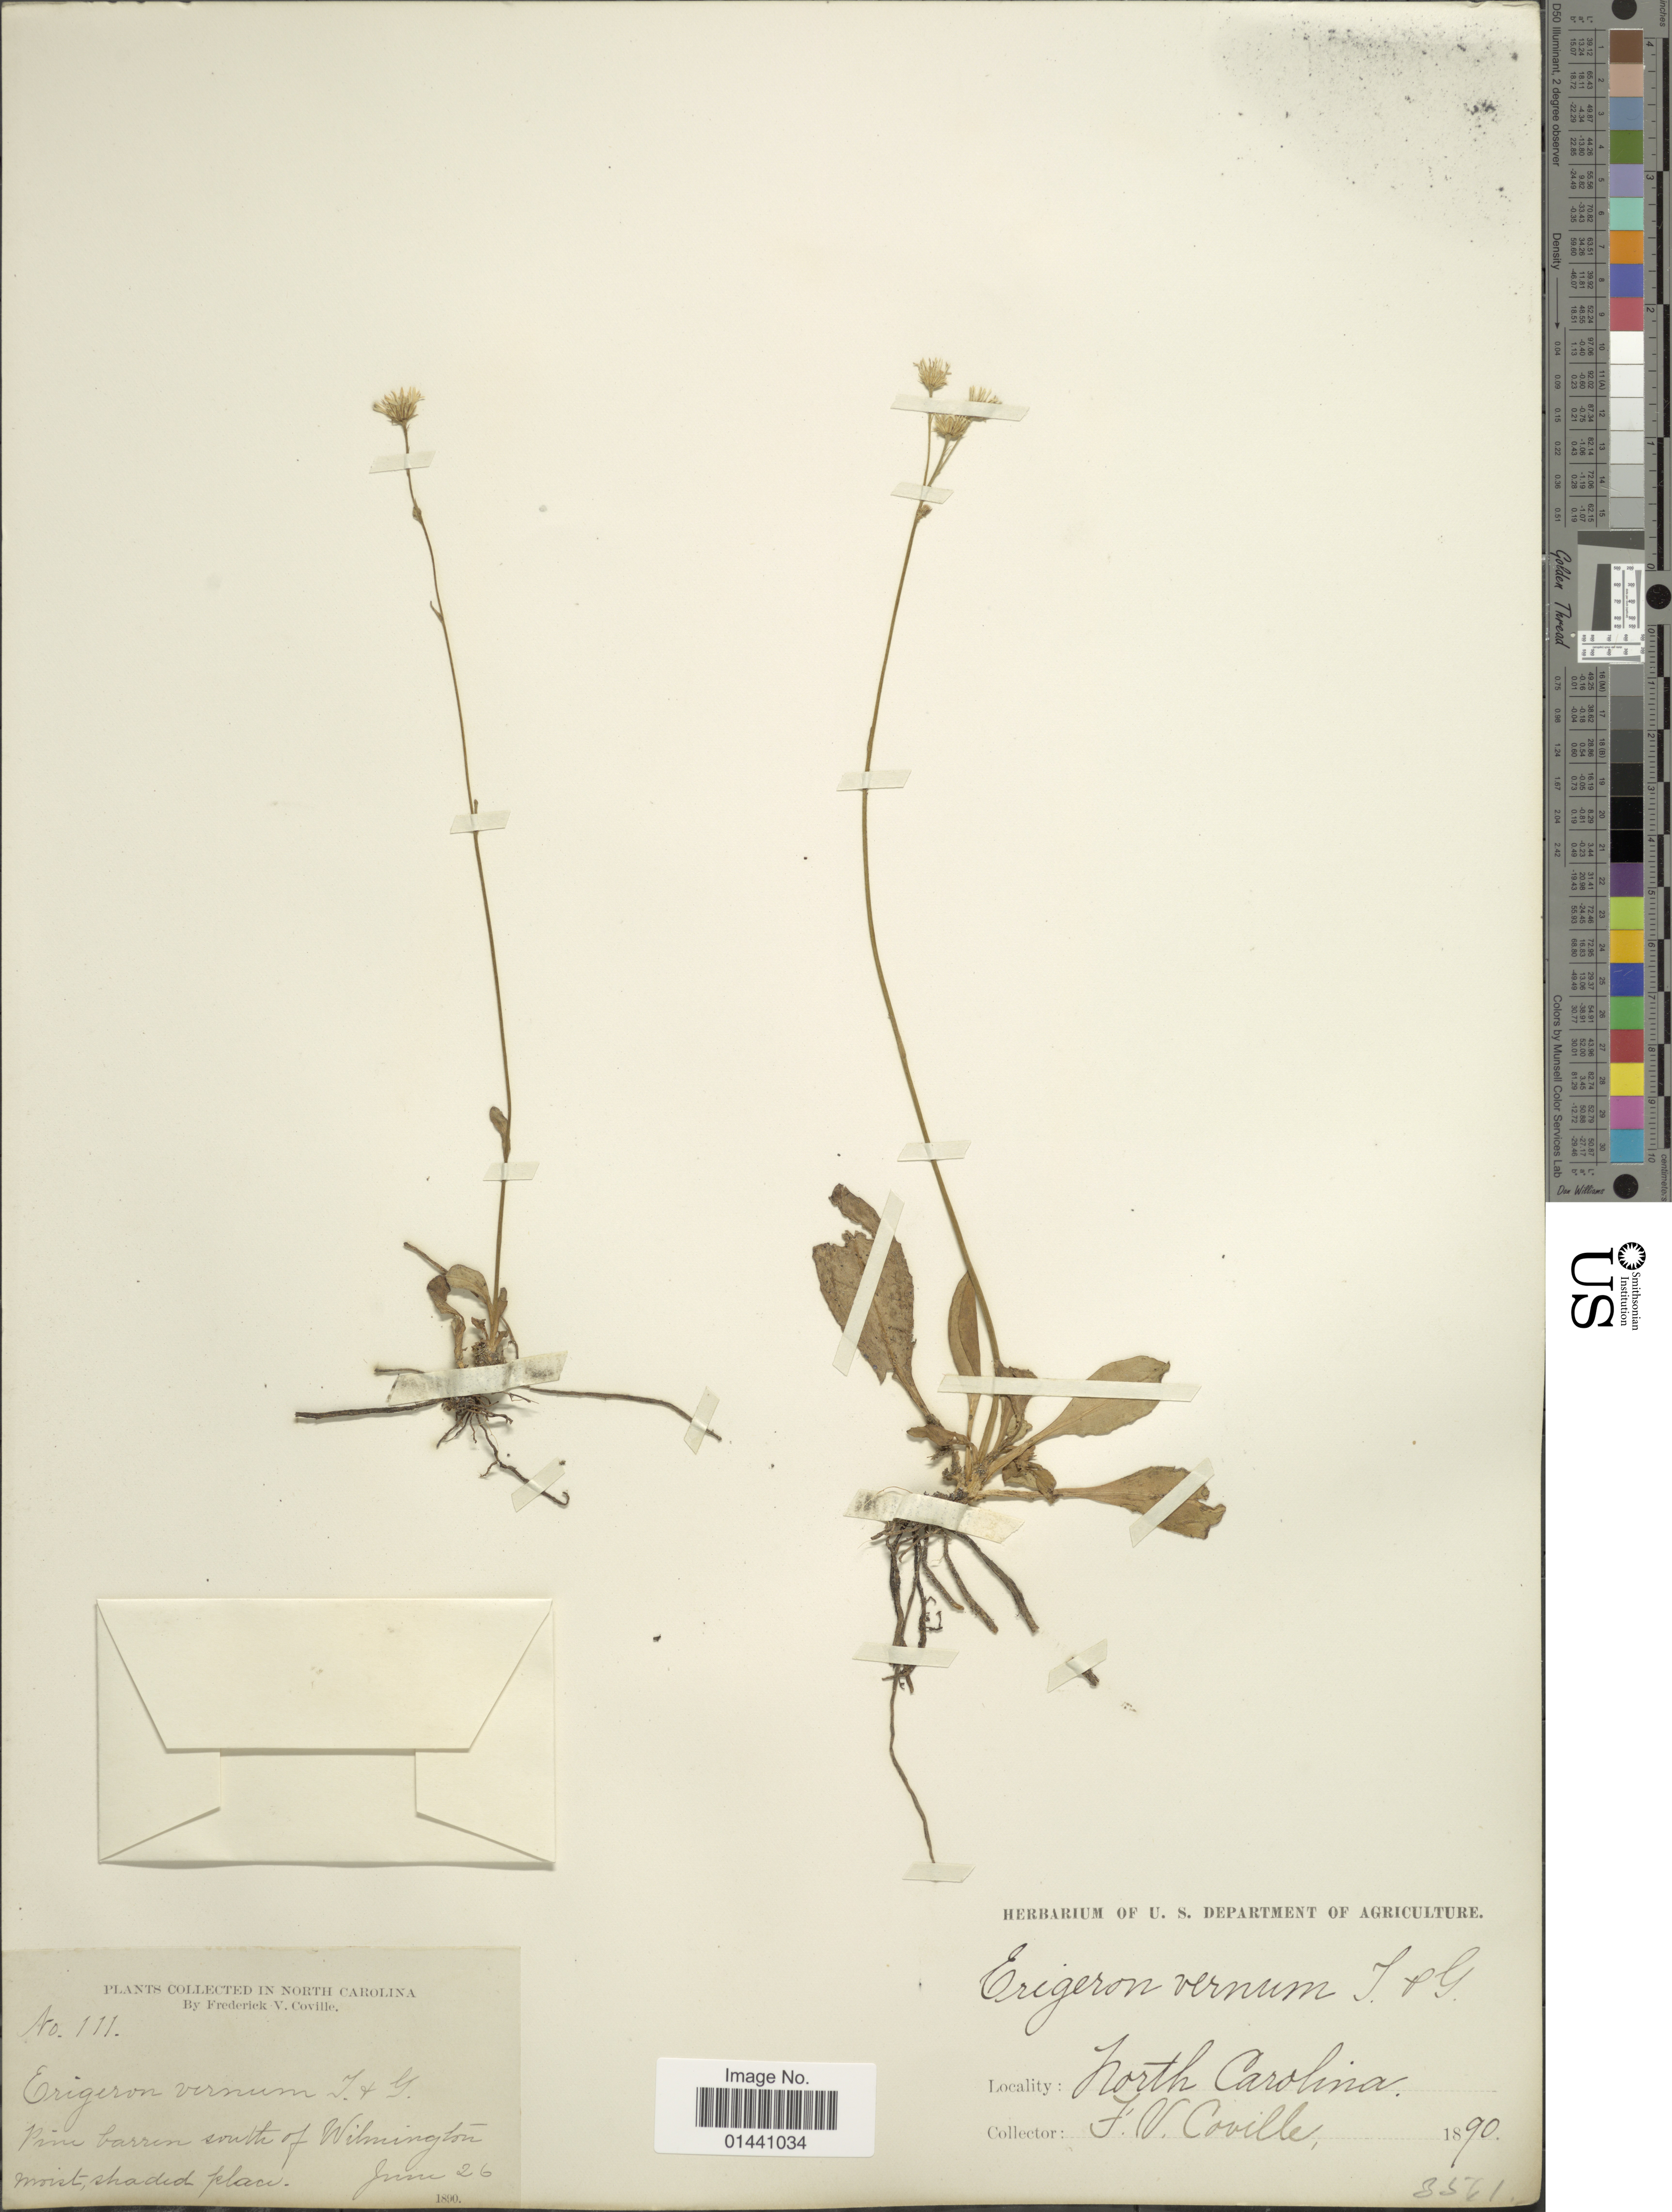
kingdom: Plantae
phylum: Tracheophyta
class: Magnoliopsida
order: Asterales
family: Asteraceae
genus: Erigeron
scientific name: Erigeron vernus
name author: (L.) Torr. & A. Gray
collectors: F. V. Coville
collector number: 111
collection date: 1890-06-26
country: United States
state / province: North Carolina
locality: Pine barren south of Wilmington, moist shaded place